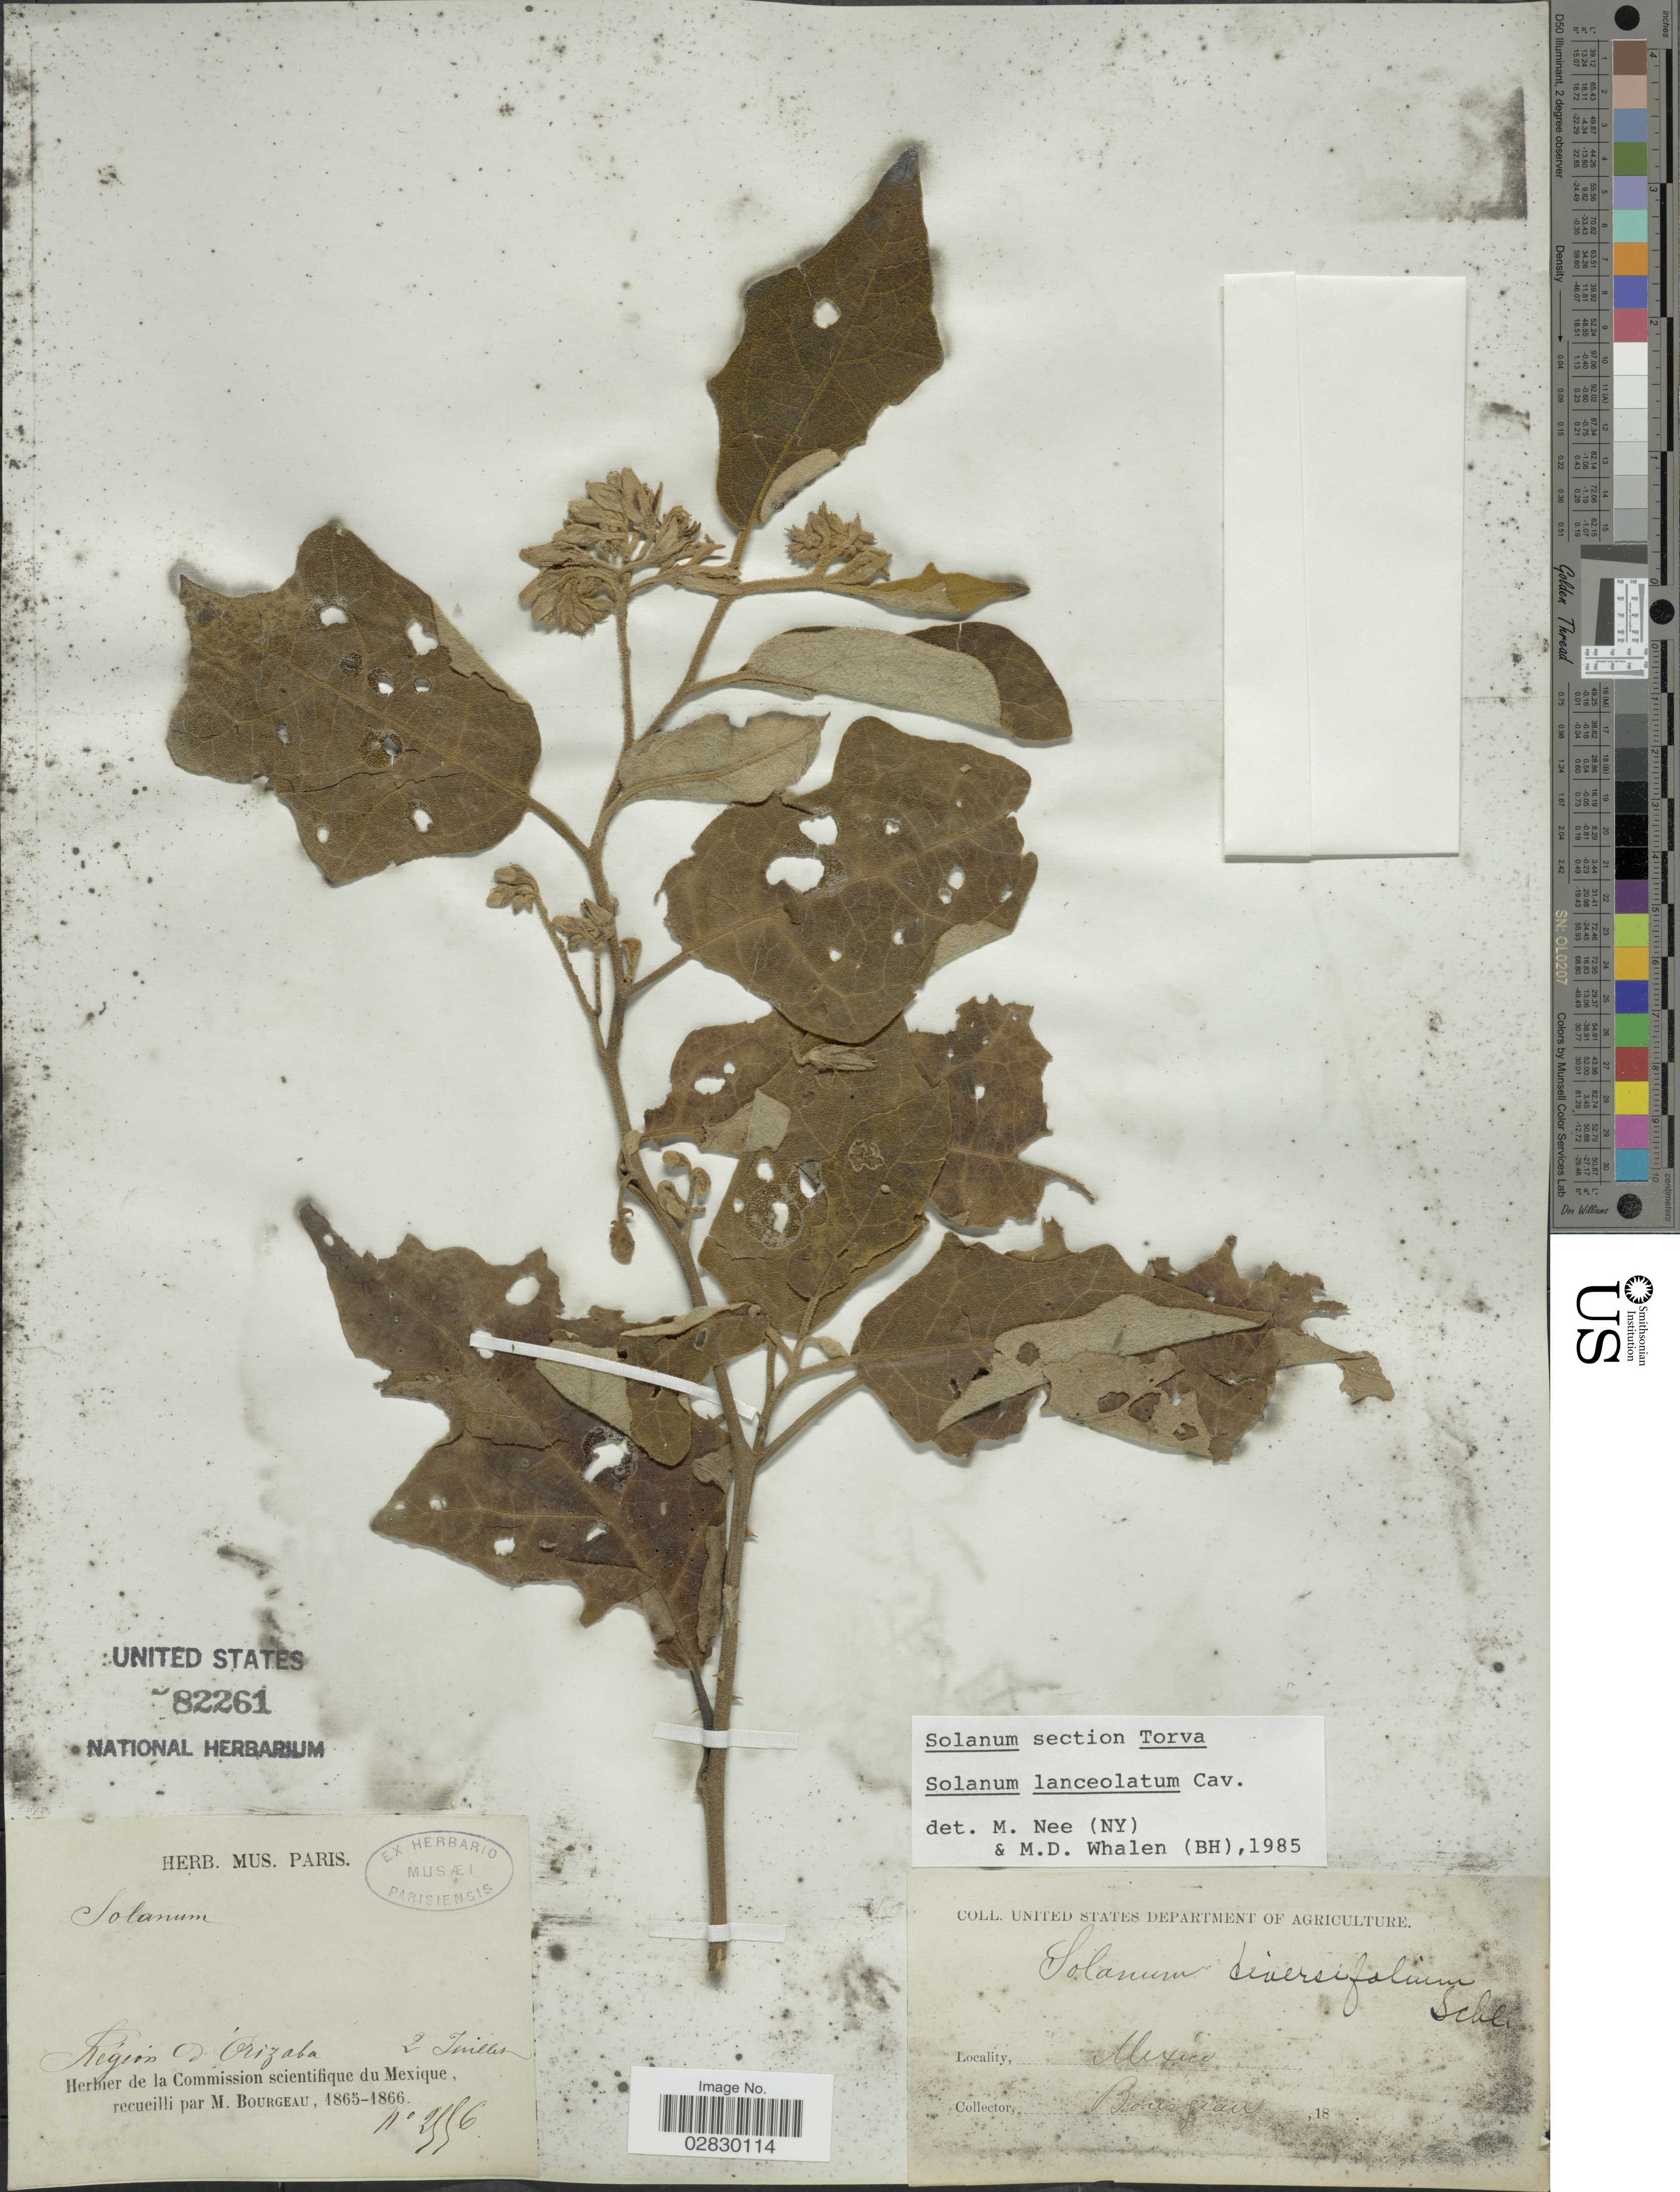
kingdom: Plantae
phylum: Tracheophyta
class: Magnoliopsida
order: Solanales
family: Solanaceae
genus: Solanum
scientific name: Solanum lanceolatum Berthault, nom. illeg.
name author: Berthault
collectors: M. Bourgeau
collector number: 2556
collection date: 1865-07-02/1866-07-02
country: Mexico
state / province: Veracruz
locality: Région d Orizaba.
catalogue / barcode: US 82261